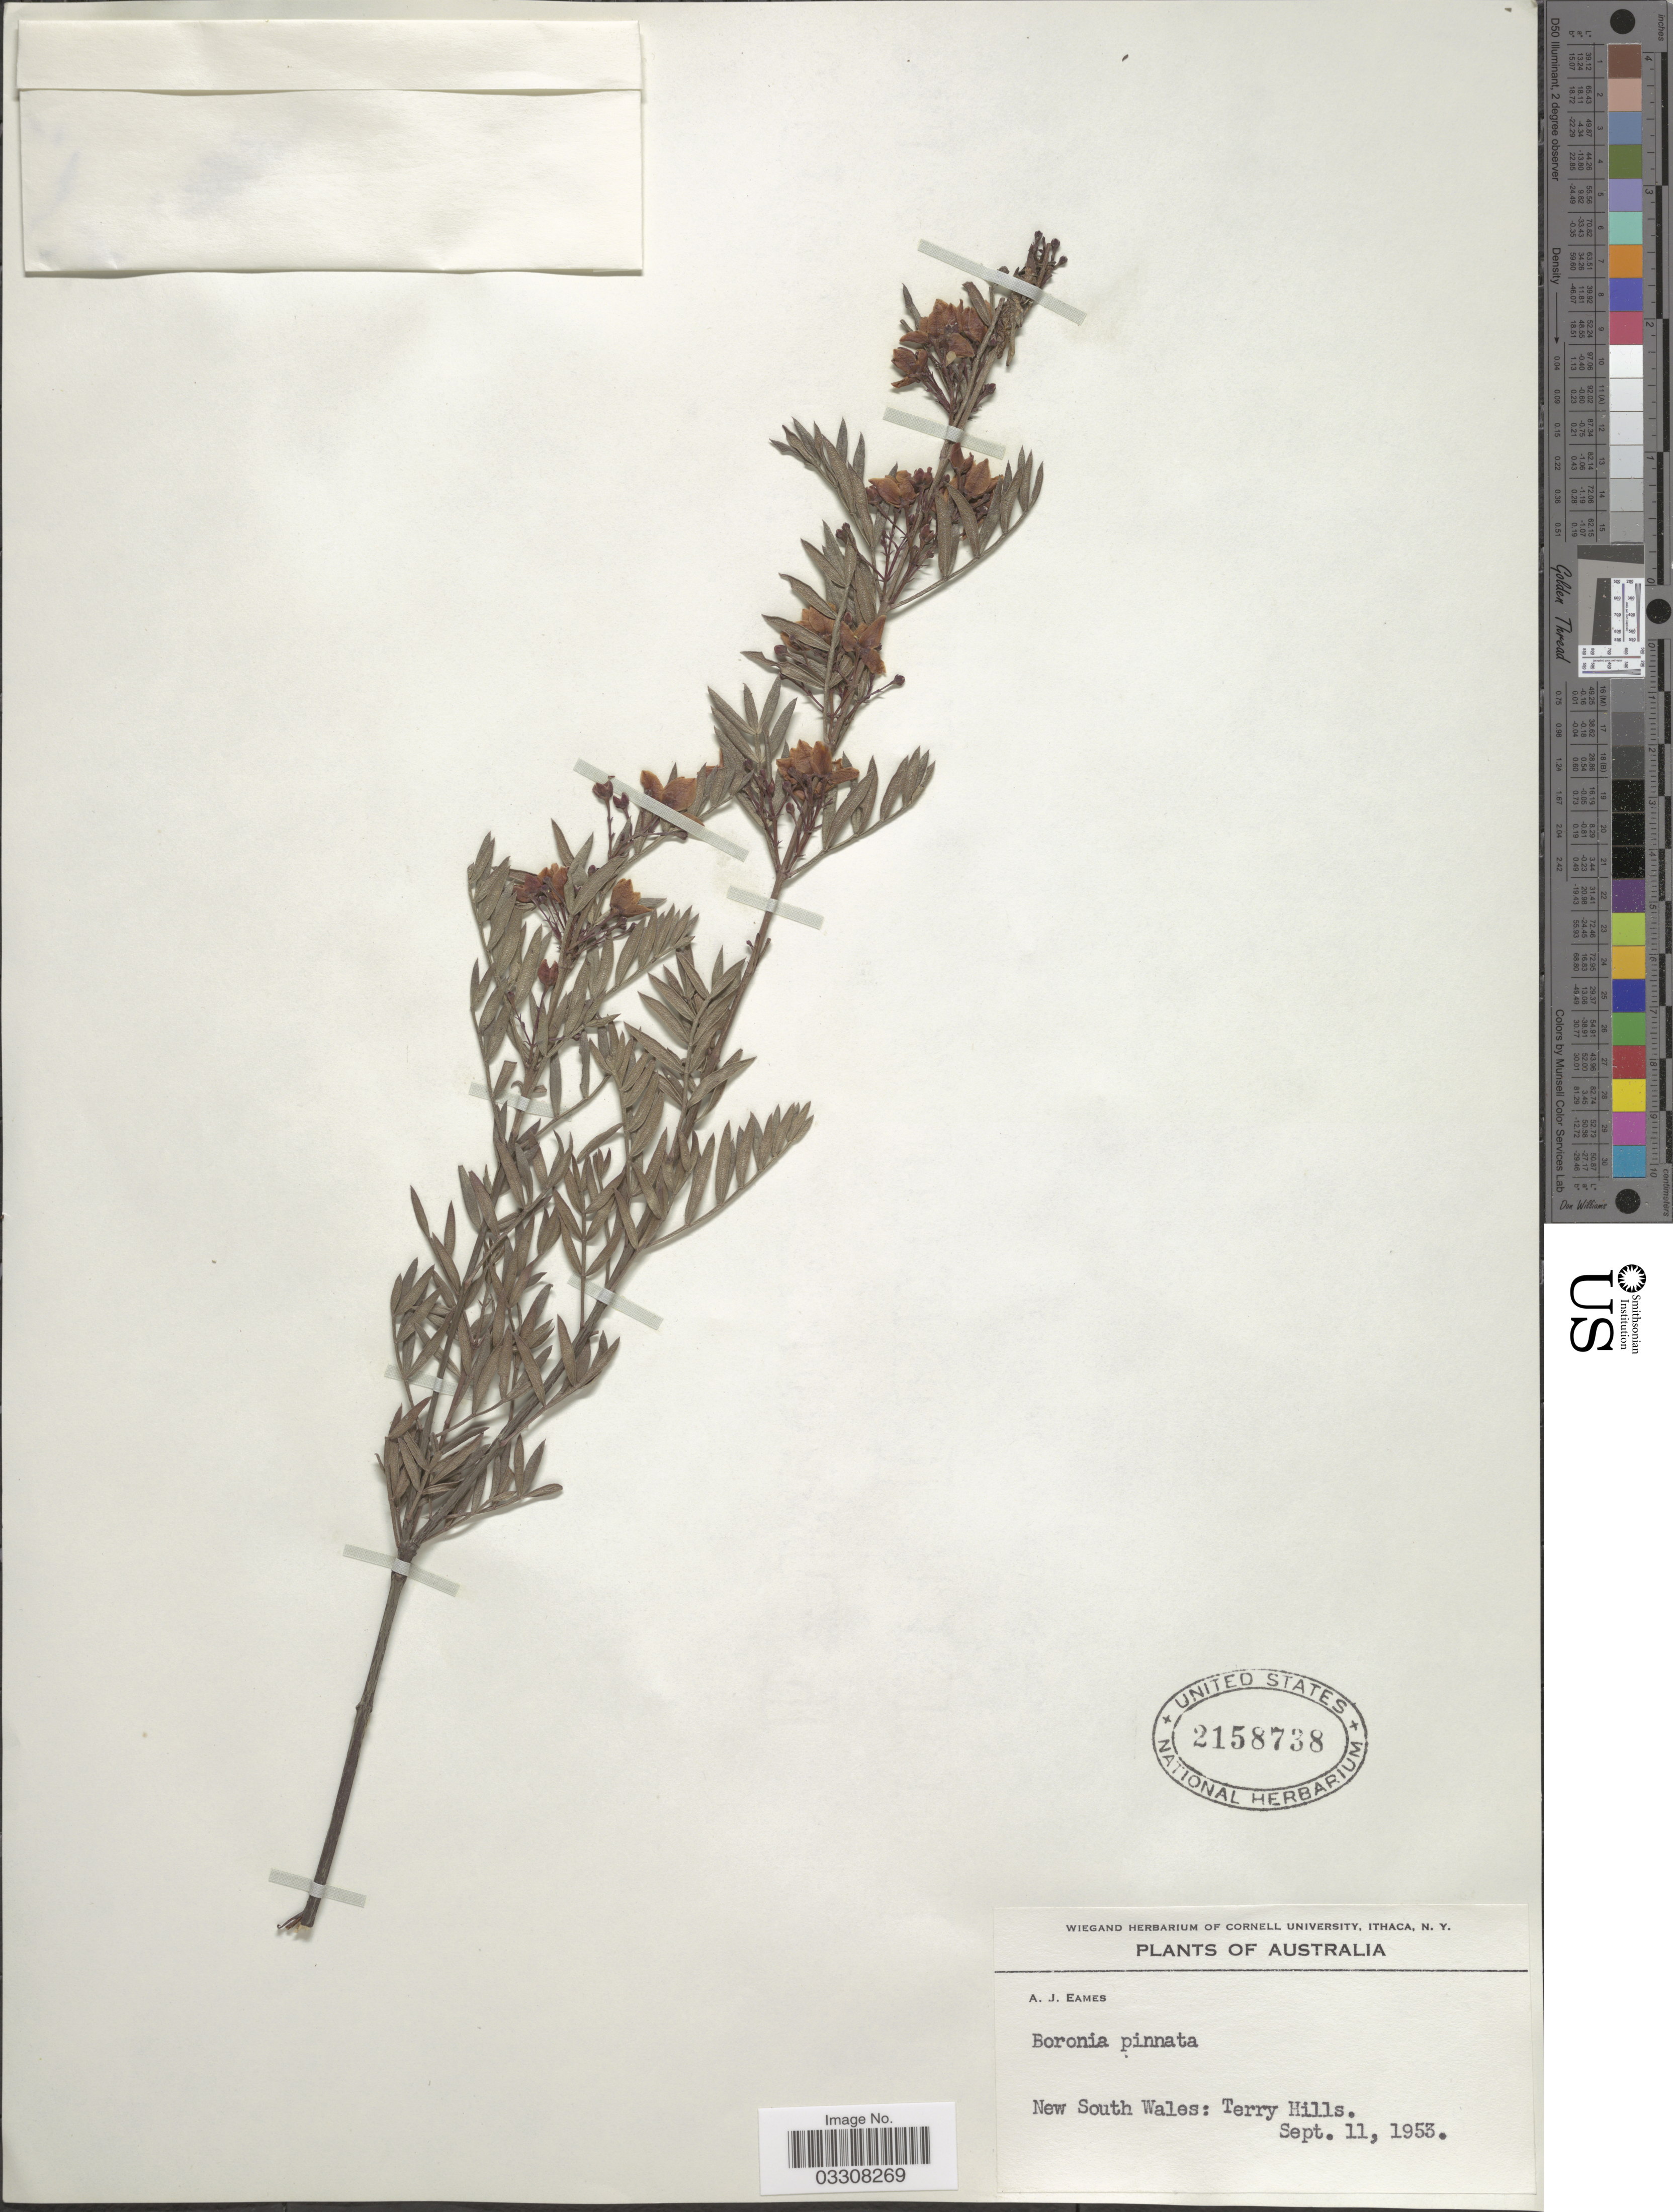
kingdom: Plantae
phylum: Tracheophyta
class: Magnoliopsida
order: Sapindales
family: Rutaceae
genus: Boronia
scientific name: Boronia pinnata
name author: Sm.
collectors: A. J. Eames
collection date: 1953-09-11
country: Australia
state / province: New South Wales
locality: Terry Hills.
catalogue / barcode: US 2158738